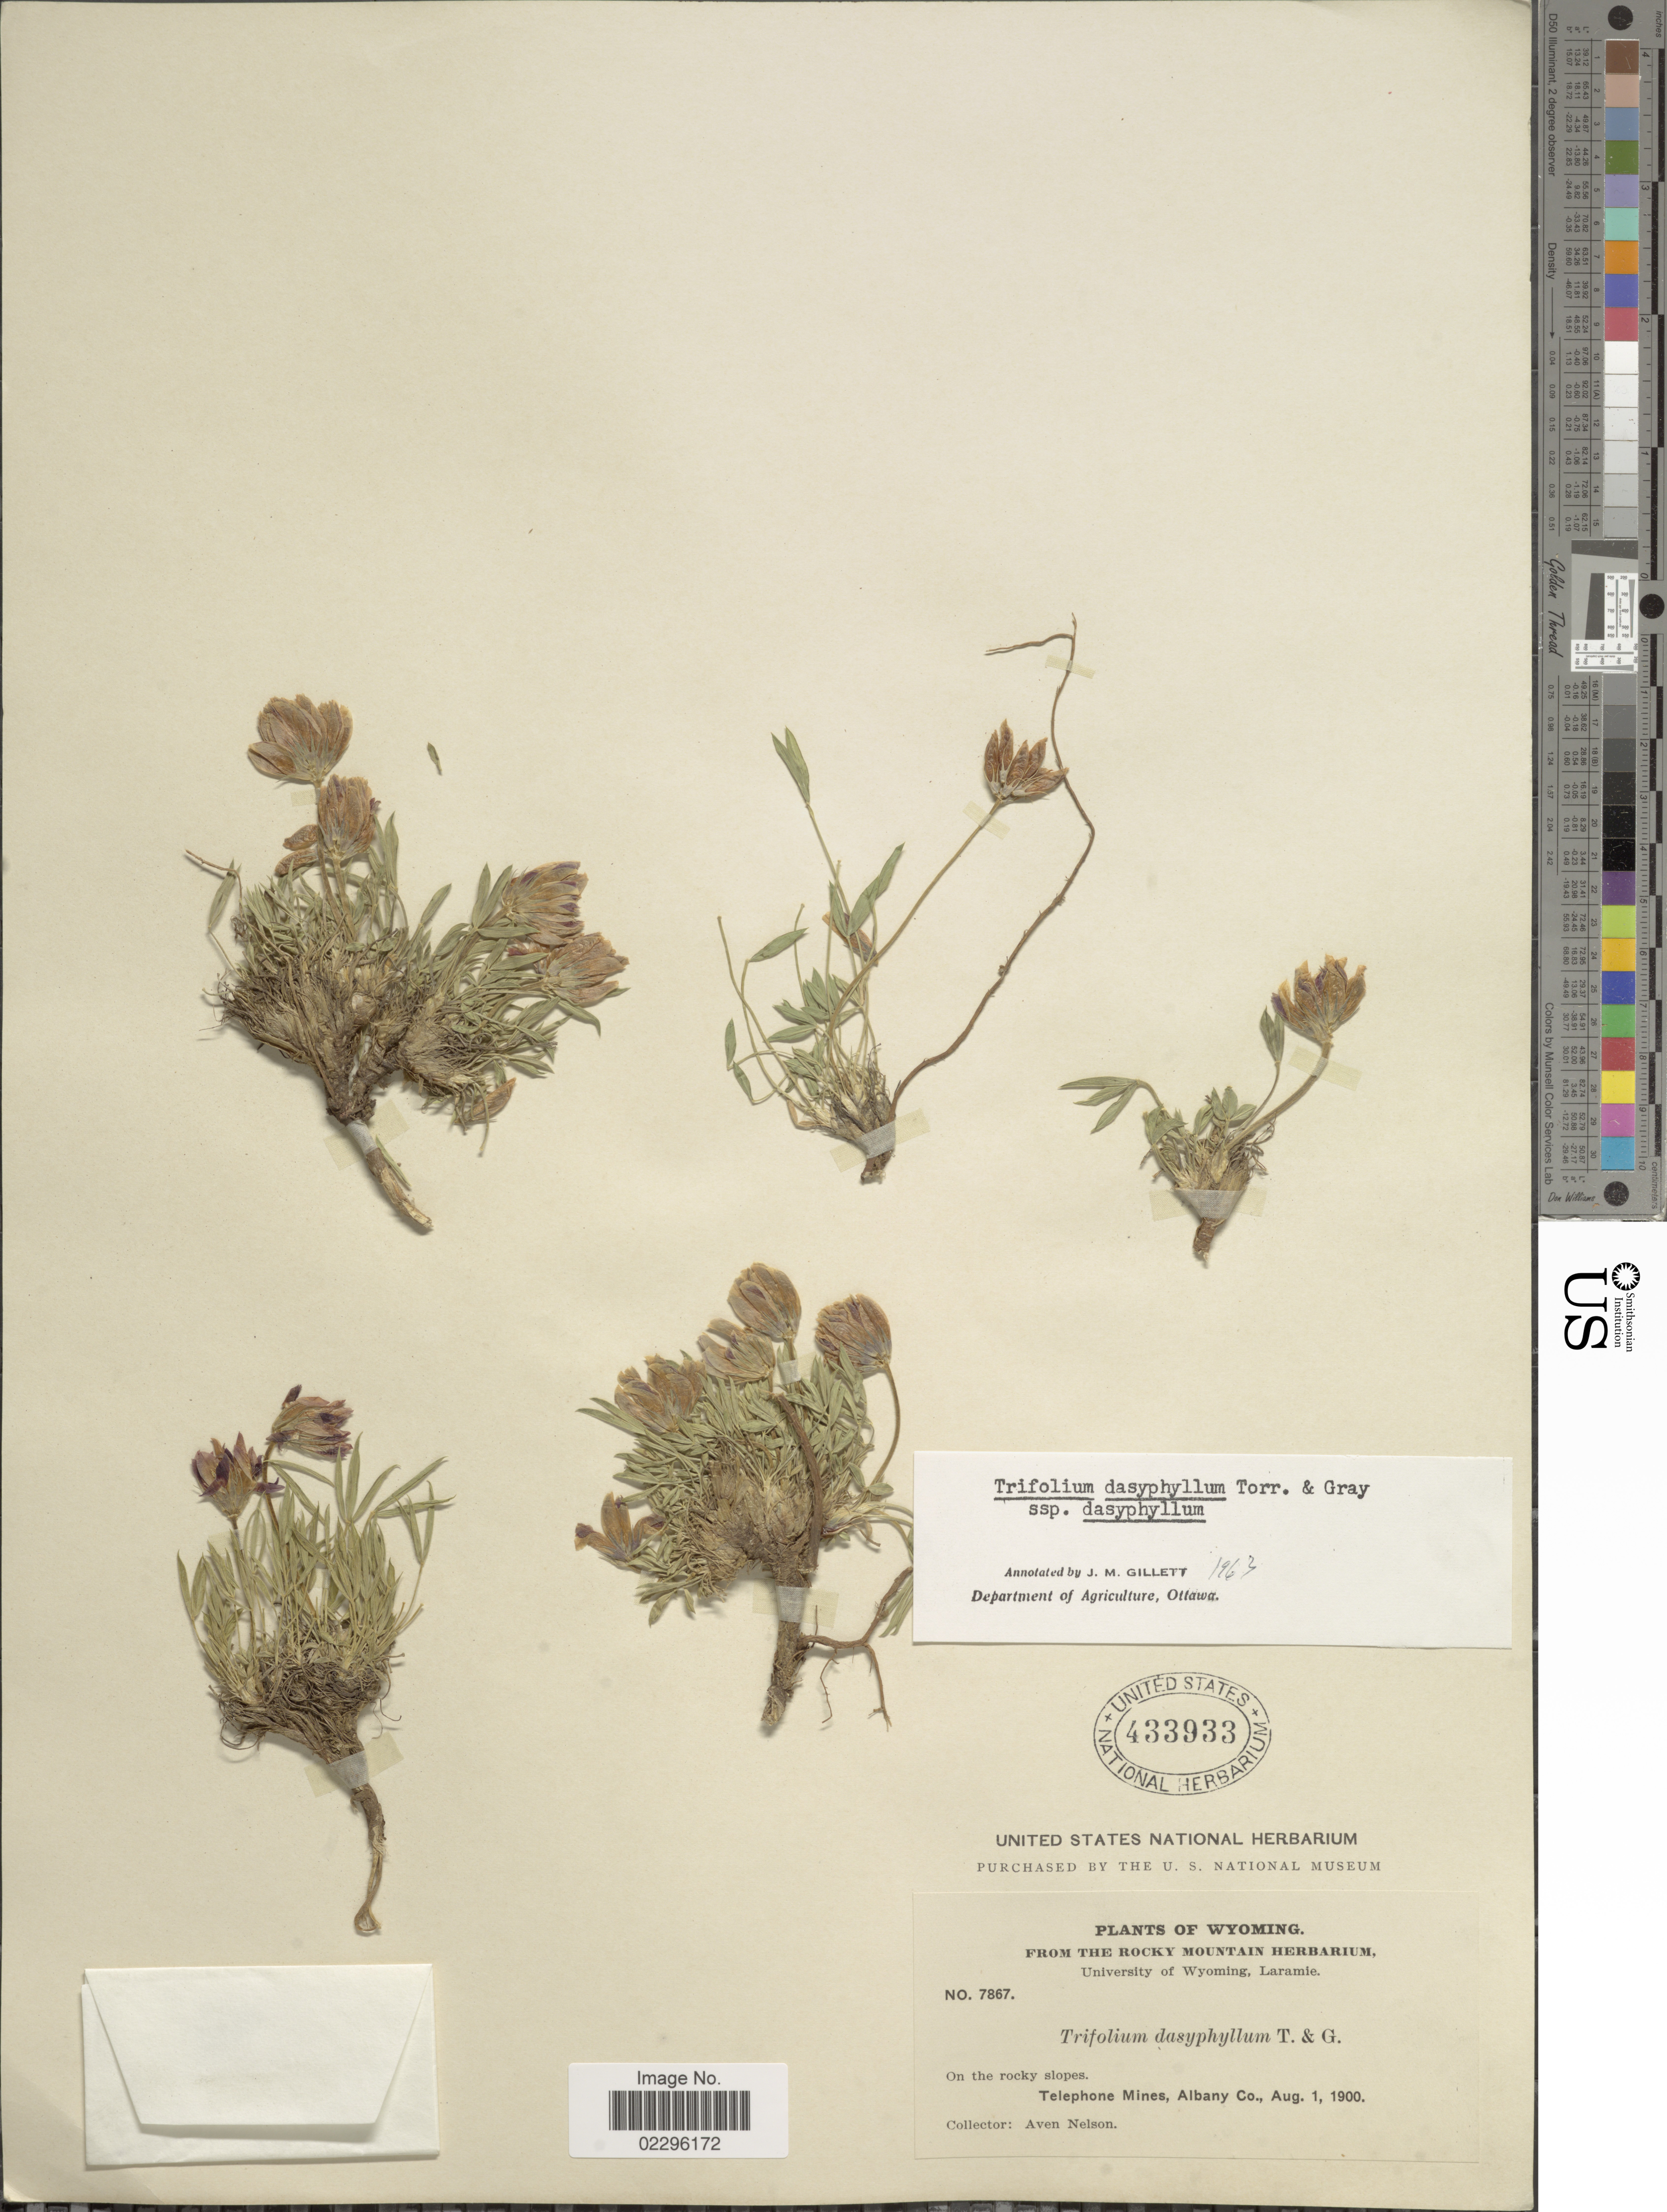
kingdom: Plantae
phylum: Tracheophyta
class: Magnoliopsida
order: Fabales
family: Fabaceae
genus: Trifolium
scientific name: Trifolium dasyphyllum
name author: Torr. & A. Gray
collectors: A. Nelson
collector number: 7867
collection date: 1900-08-01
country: United States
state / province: Wyoming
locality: Telephone Mines, Albany Co.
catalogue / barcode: US 433933